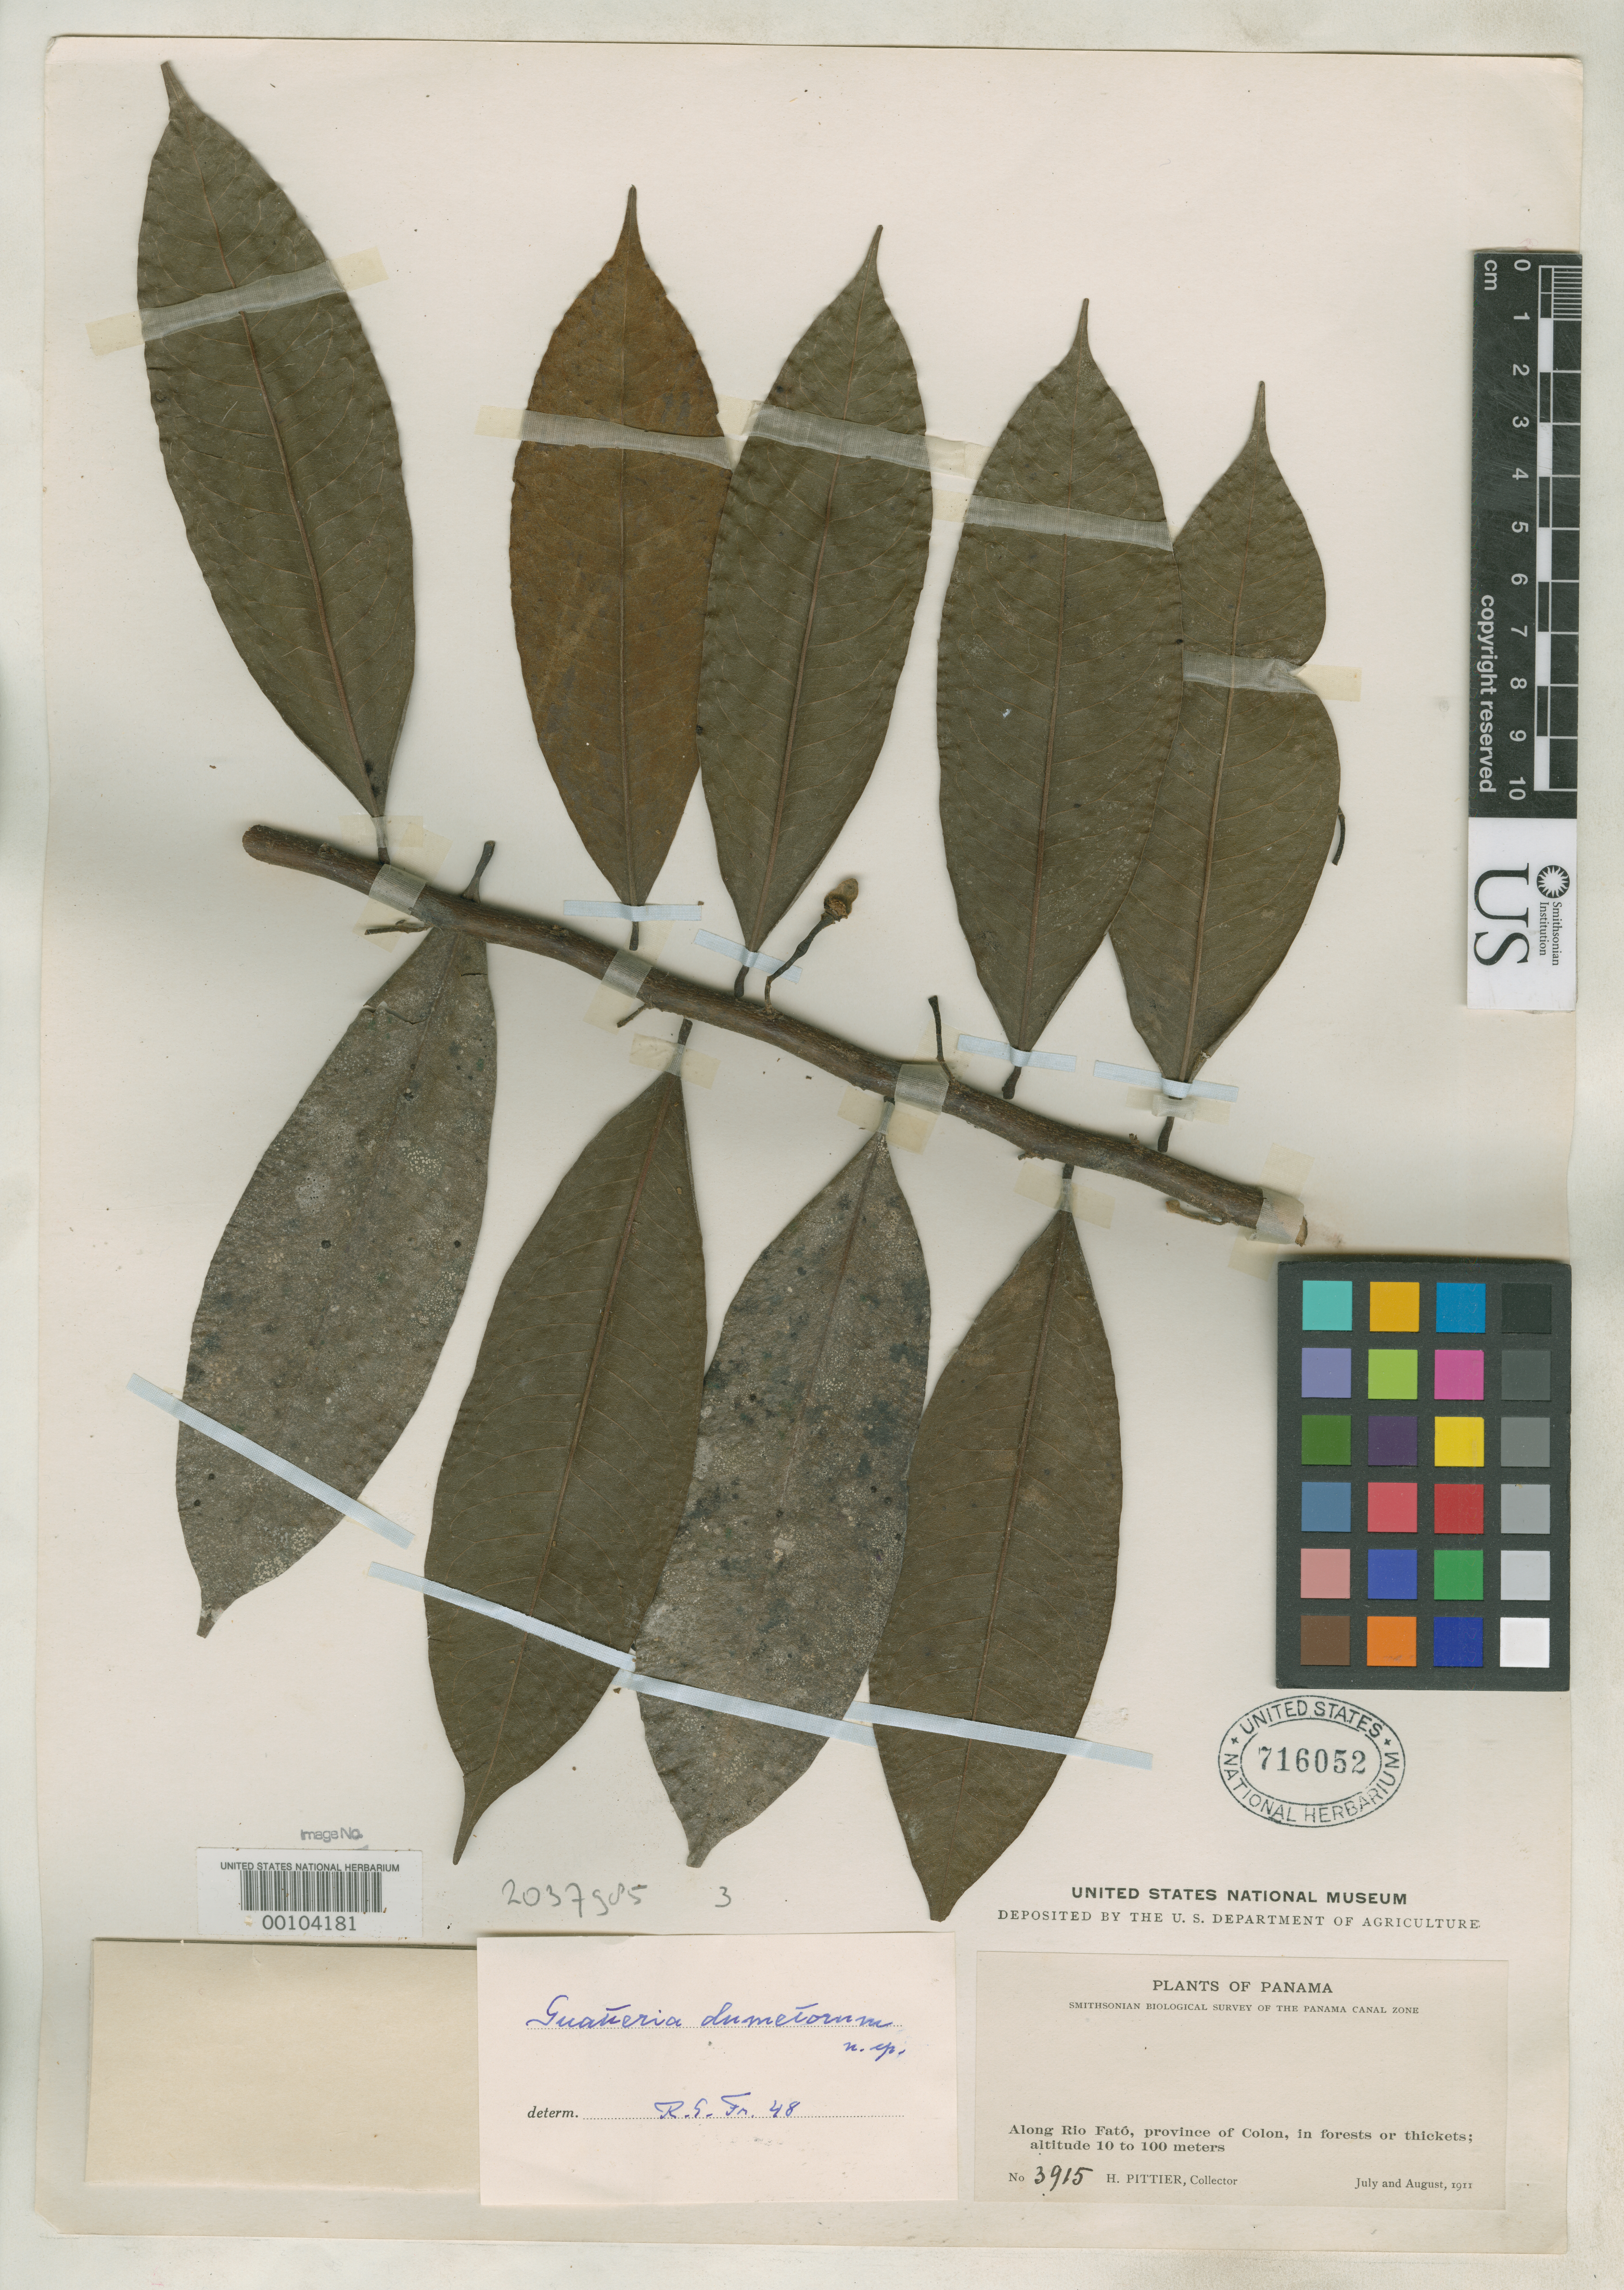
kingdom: Plantae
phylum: Tracheophyta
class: Magnoliopsida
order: Magnoliales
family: Annonaceae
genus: Guatteria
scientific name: Guatteria dumetorum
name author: R.E. Fr.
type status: Holotype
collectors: H. F. Pittier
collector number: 3915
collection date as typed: Jul 1911 to -- Aug 1911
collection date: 1911-07/1911-08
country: Panama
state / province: Colón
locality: Along Rio Fato.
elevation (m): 10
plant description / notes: Both of 2 consecutively numbered US sheets (USNH 716052, 716053) are recorded as "holotype" although there is no indication of "sheet 1" or "sheet 2" (and neither is indicated as type by R.E. Fries)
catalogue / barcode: US 716052